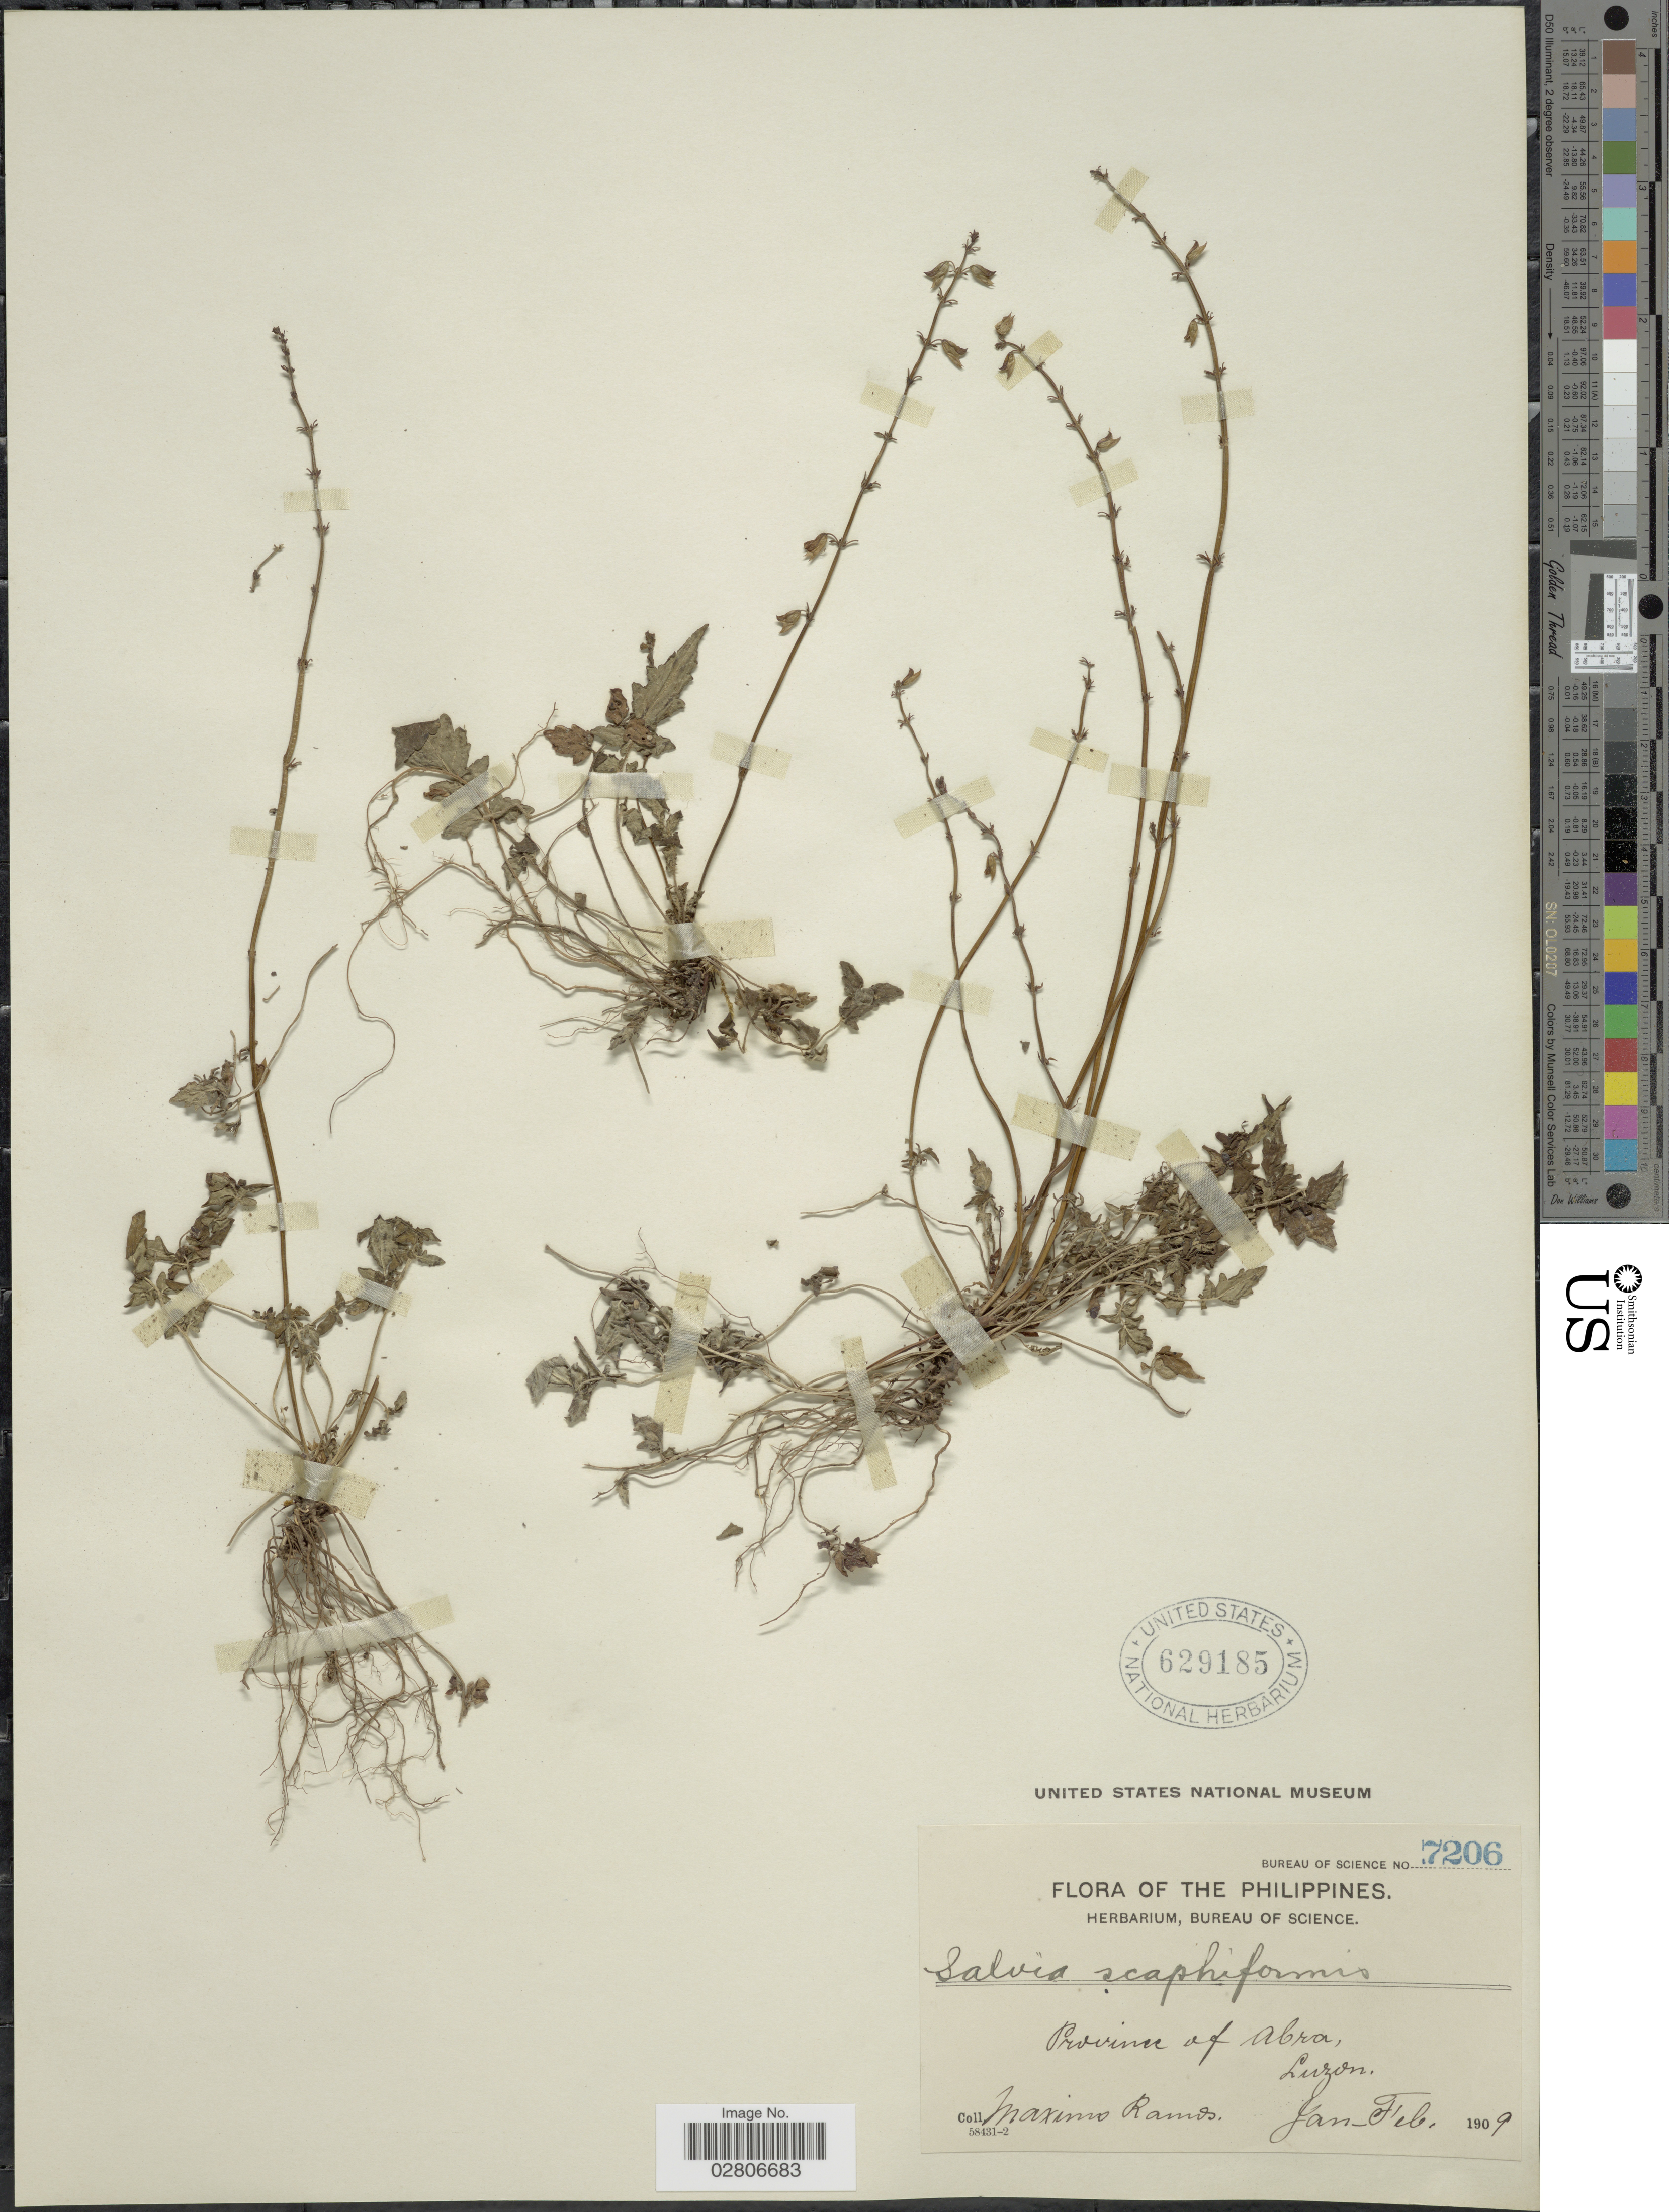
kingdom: Plantae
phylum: Tracheophyta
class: Magnoliopsida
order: Lamiales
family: Lamiaceae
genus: Salvia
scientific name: Salvia scapiformis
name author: Hance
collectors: M. Ramos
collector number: Bureau of Science 7206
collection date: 1909-01/1909-02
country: Philippines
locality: Province of Abra, Luzon.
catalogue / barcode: US 629185